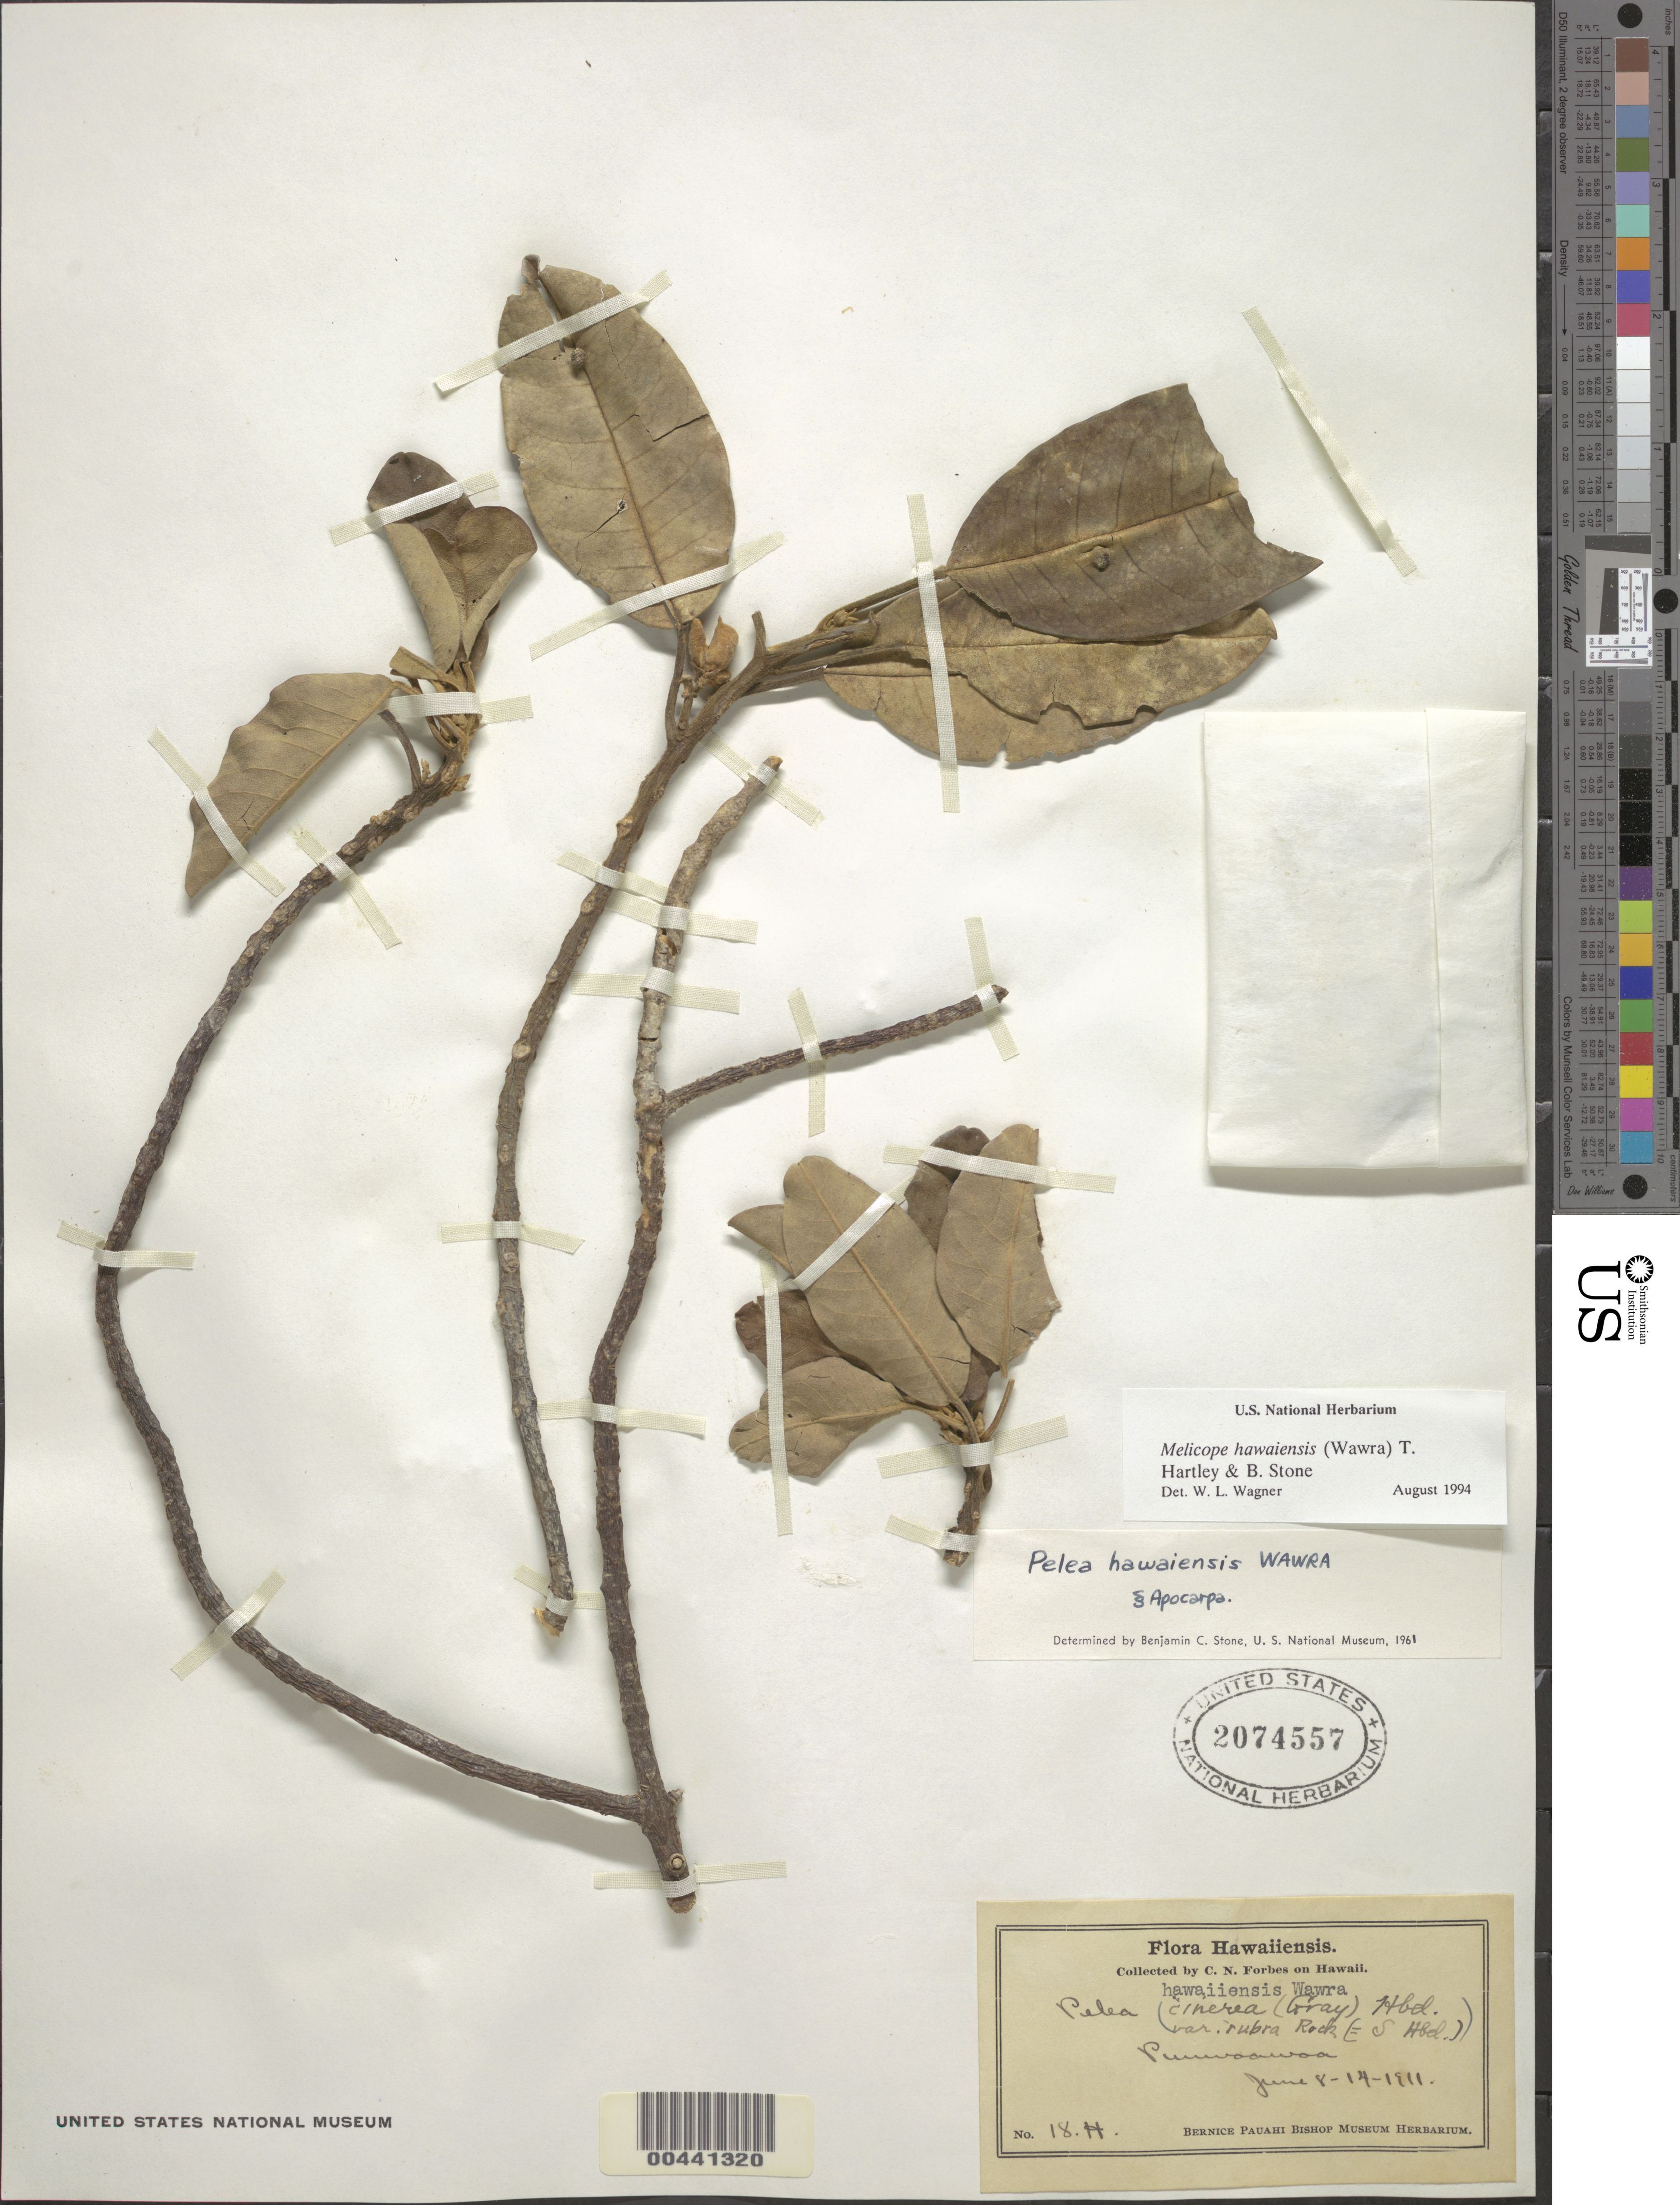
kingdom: Plantae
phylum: Tracheophyta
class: Magnoliopsida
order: Sapindales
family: Rutaceae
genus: Melicope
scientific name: Melicope hawaiensis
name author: (Wawra) T.G. Hartley & B.C. Stone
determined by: Wagner, W. L., (BOT), Smithsonian Institution - National Museum of Natural History (UNITED STATES)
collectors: C. N. Forbes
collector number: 18.H.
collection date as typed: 8 Jun 1911 to 14 Jun 1911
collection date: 1911-06-08/1911-06-14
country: United States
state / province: Hawaii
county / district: Hawaii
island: Hawaii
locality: Puuwaawaa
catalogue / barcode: US 2074557